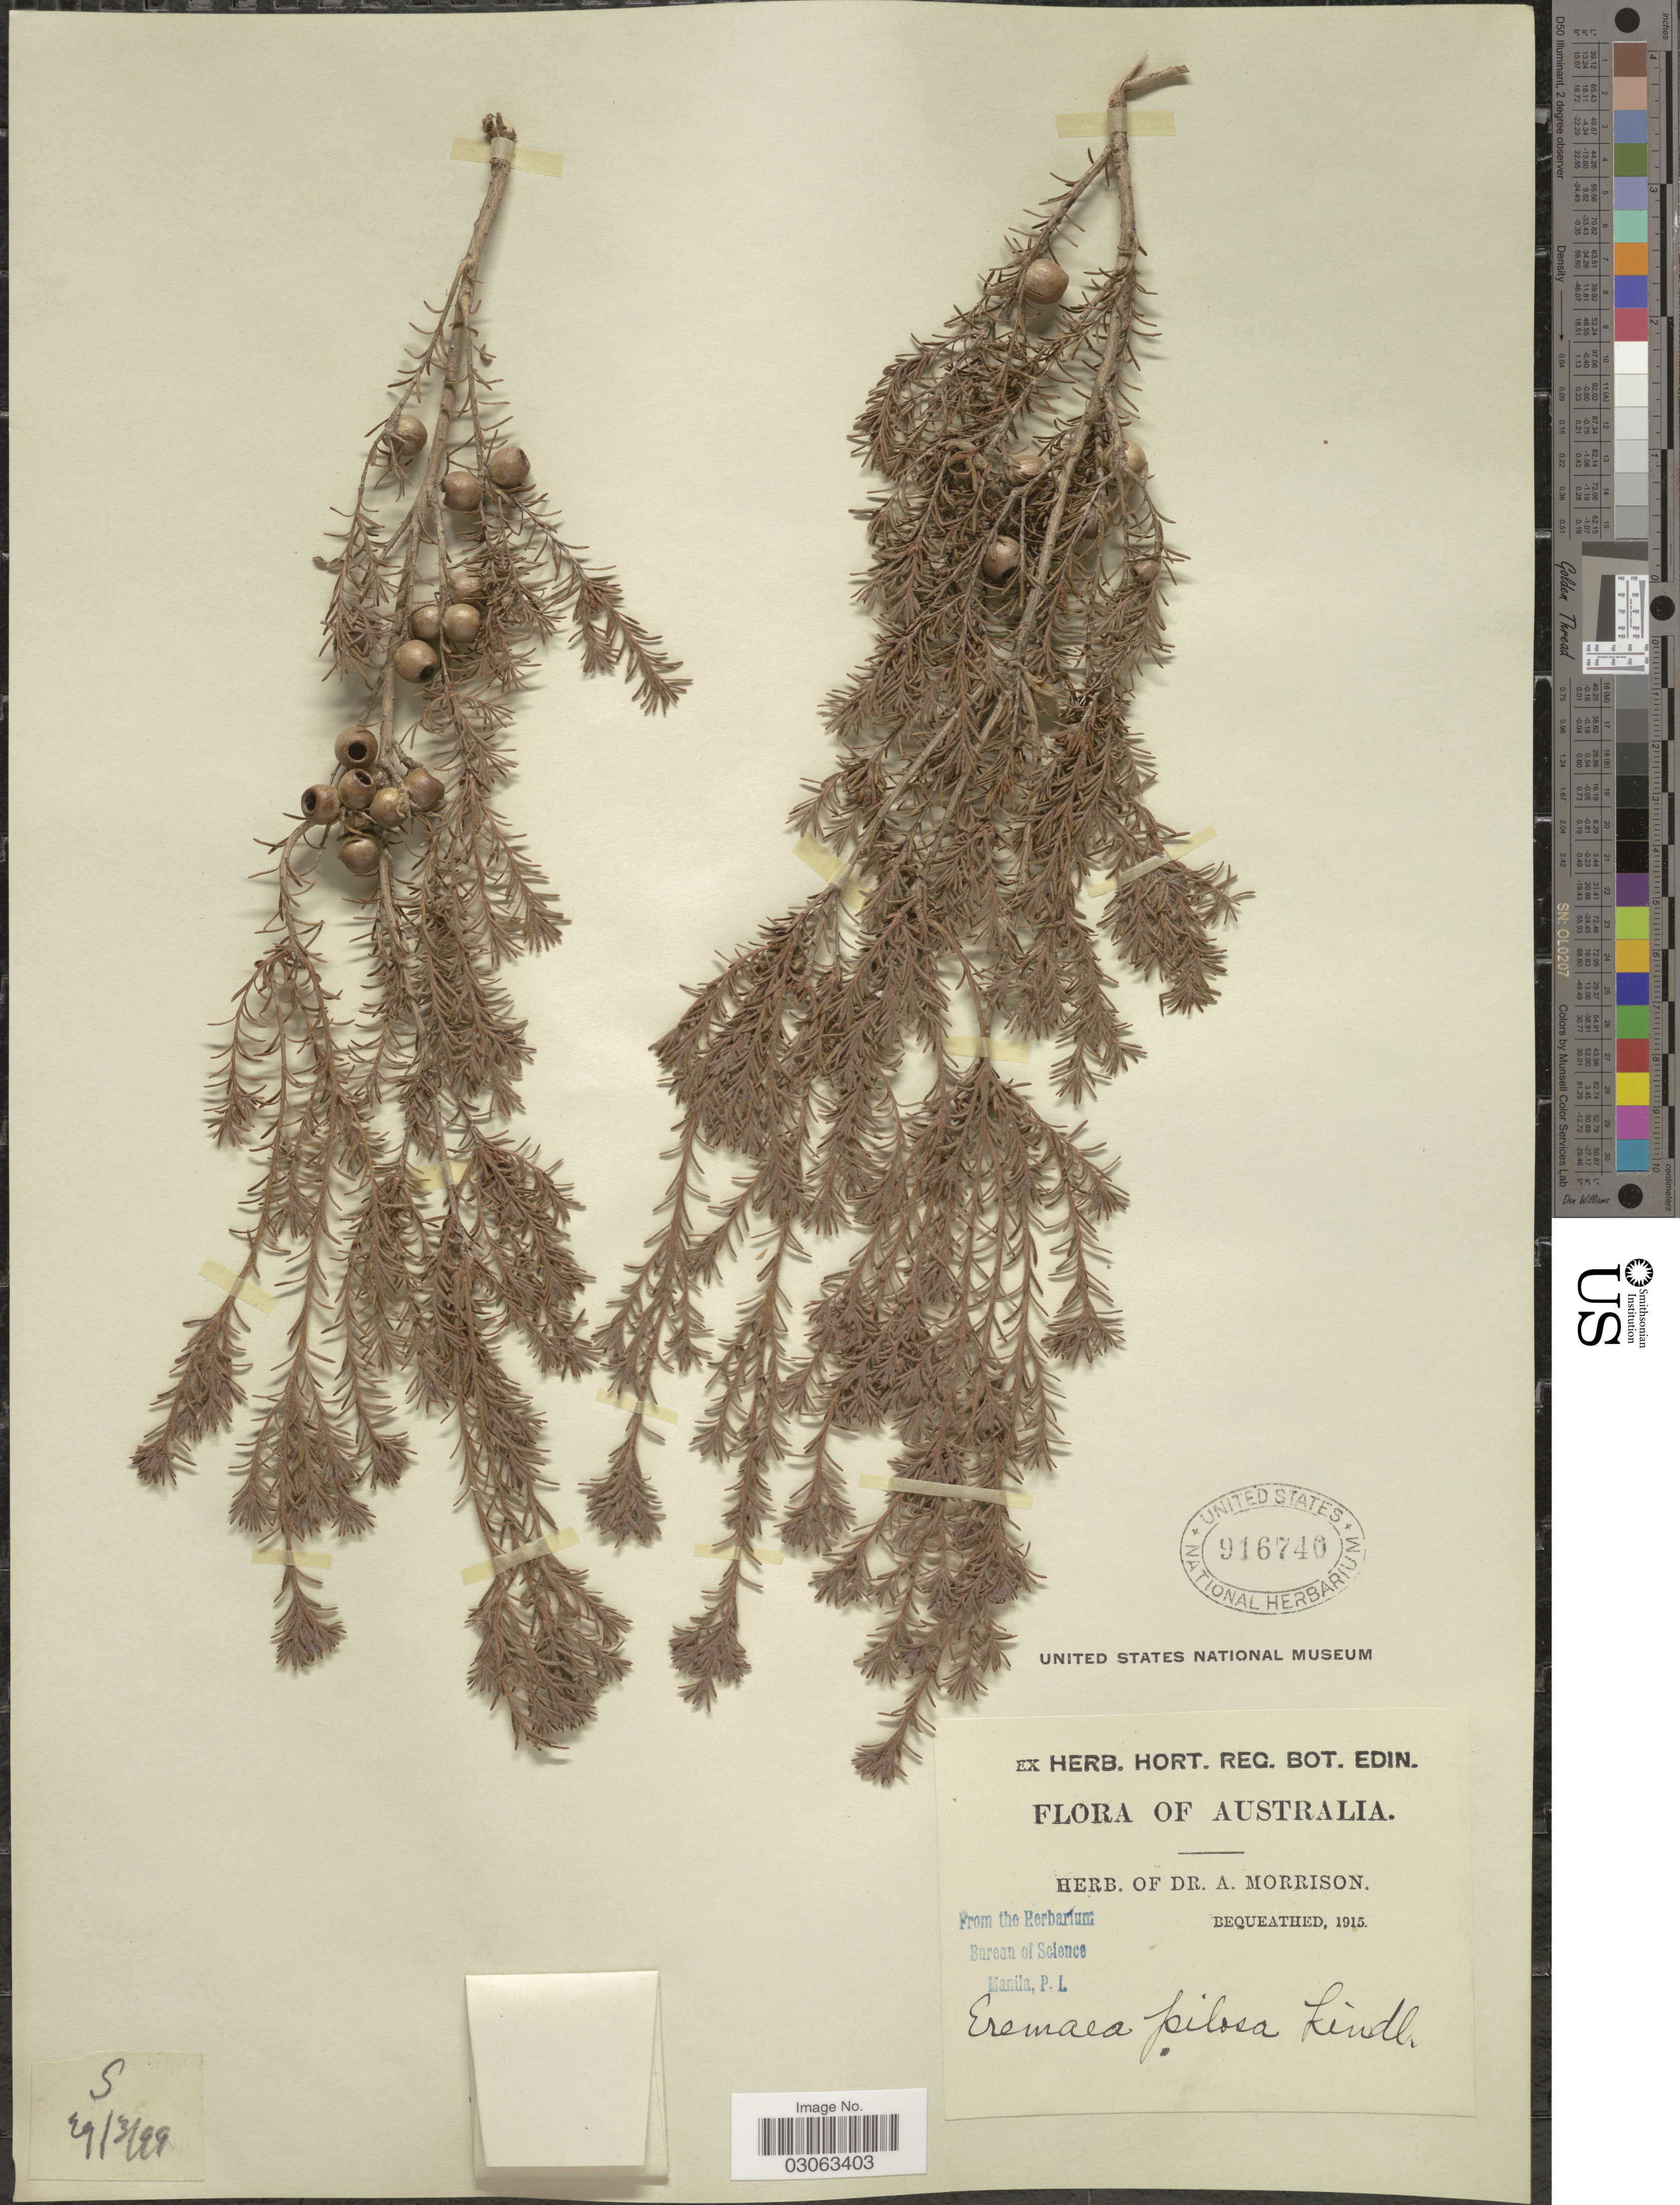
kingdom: Plantae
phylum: Tracheophyta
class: Magnoliopsida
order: Myrtales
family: Myrtaceae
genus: Eremaea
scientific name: Eremaea pilosa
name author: Lindl.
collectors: ex herb. Dr. A. Morrison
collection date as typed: Transcribed d/m/y: 29/3/99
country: Australia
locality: S.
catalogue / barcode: US 916740